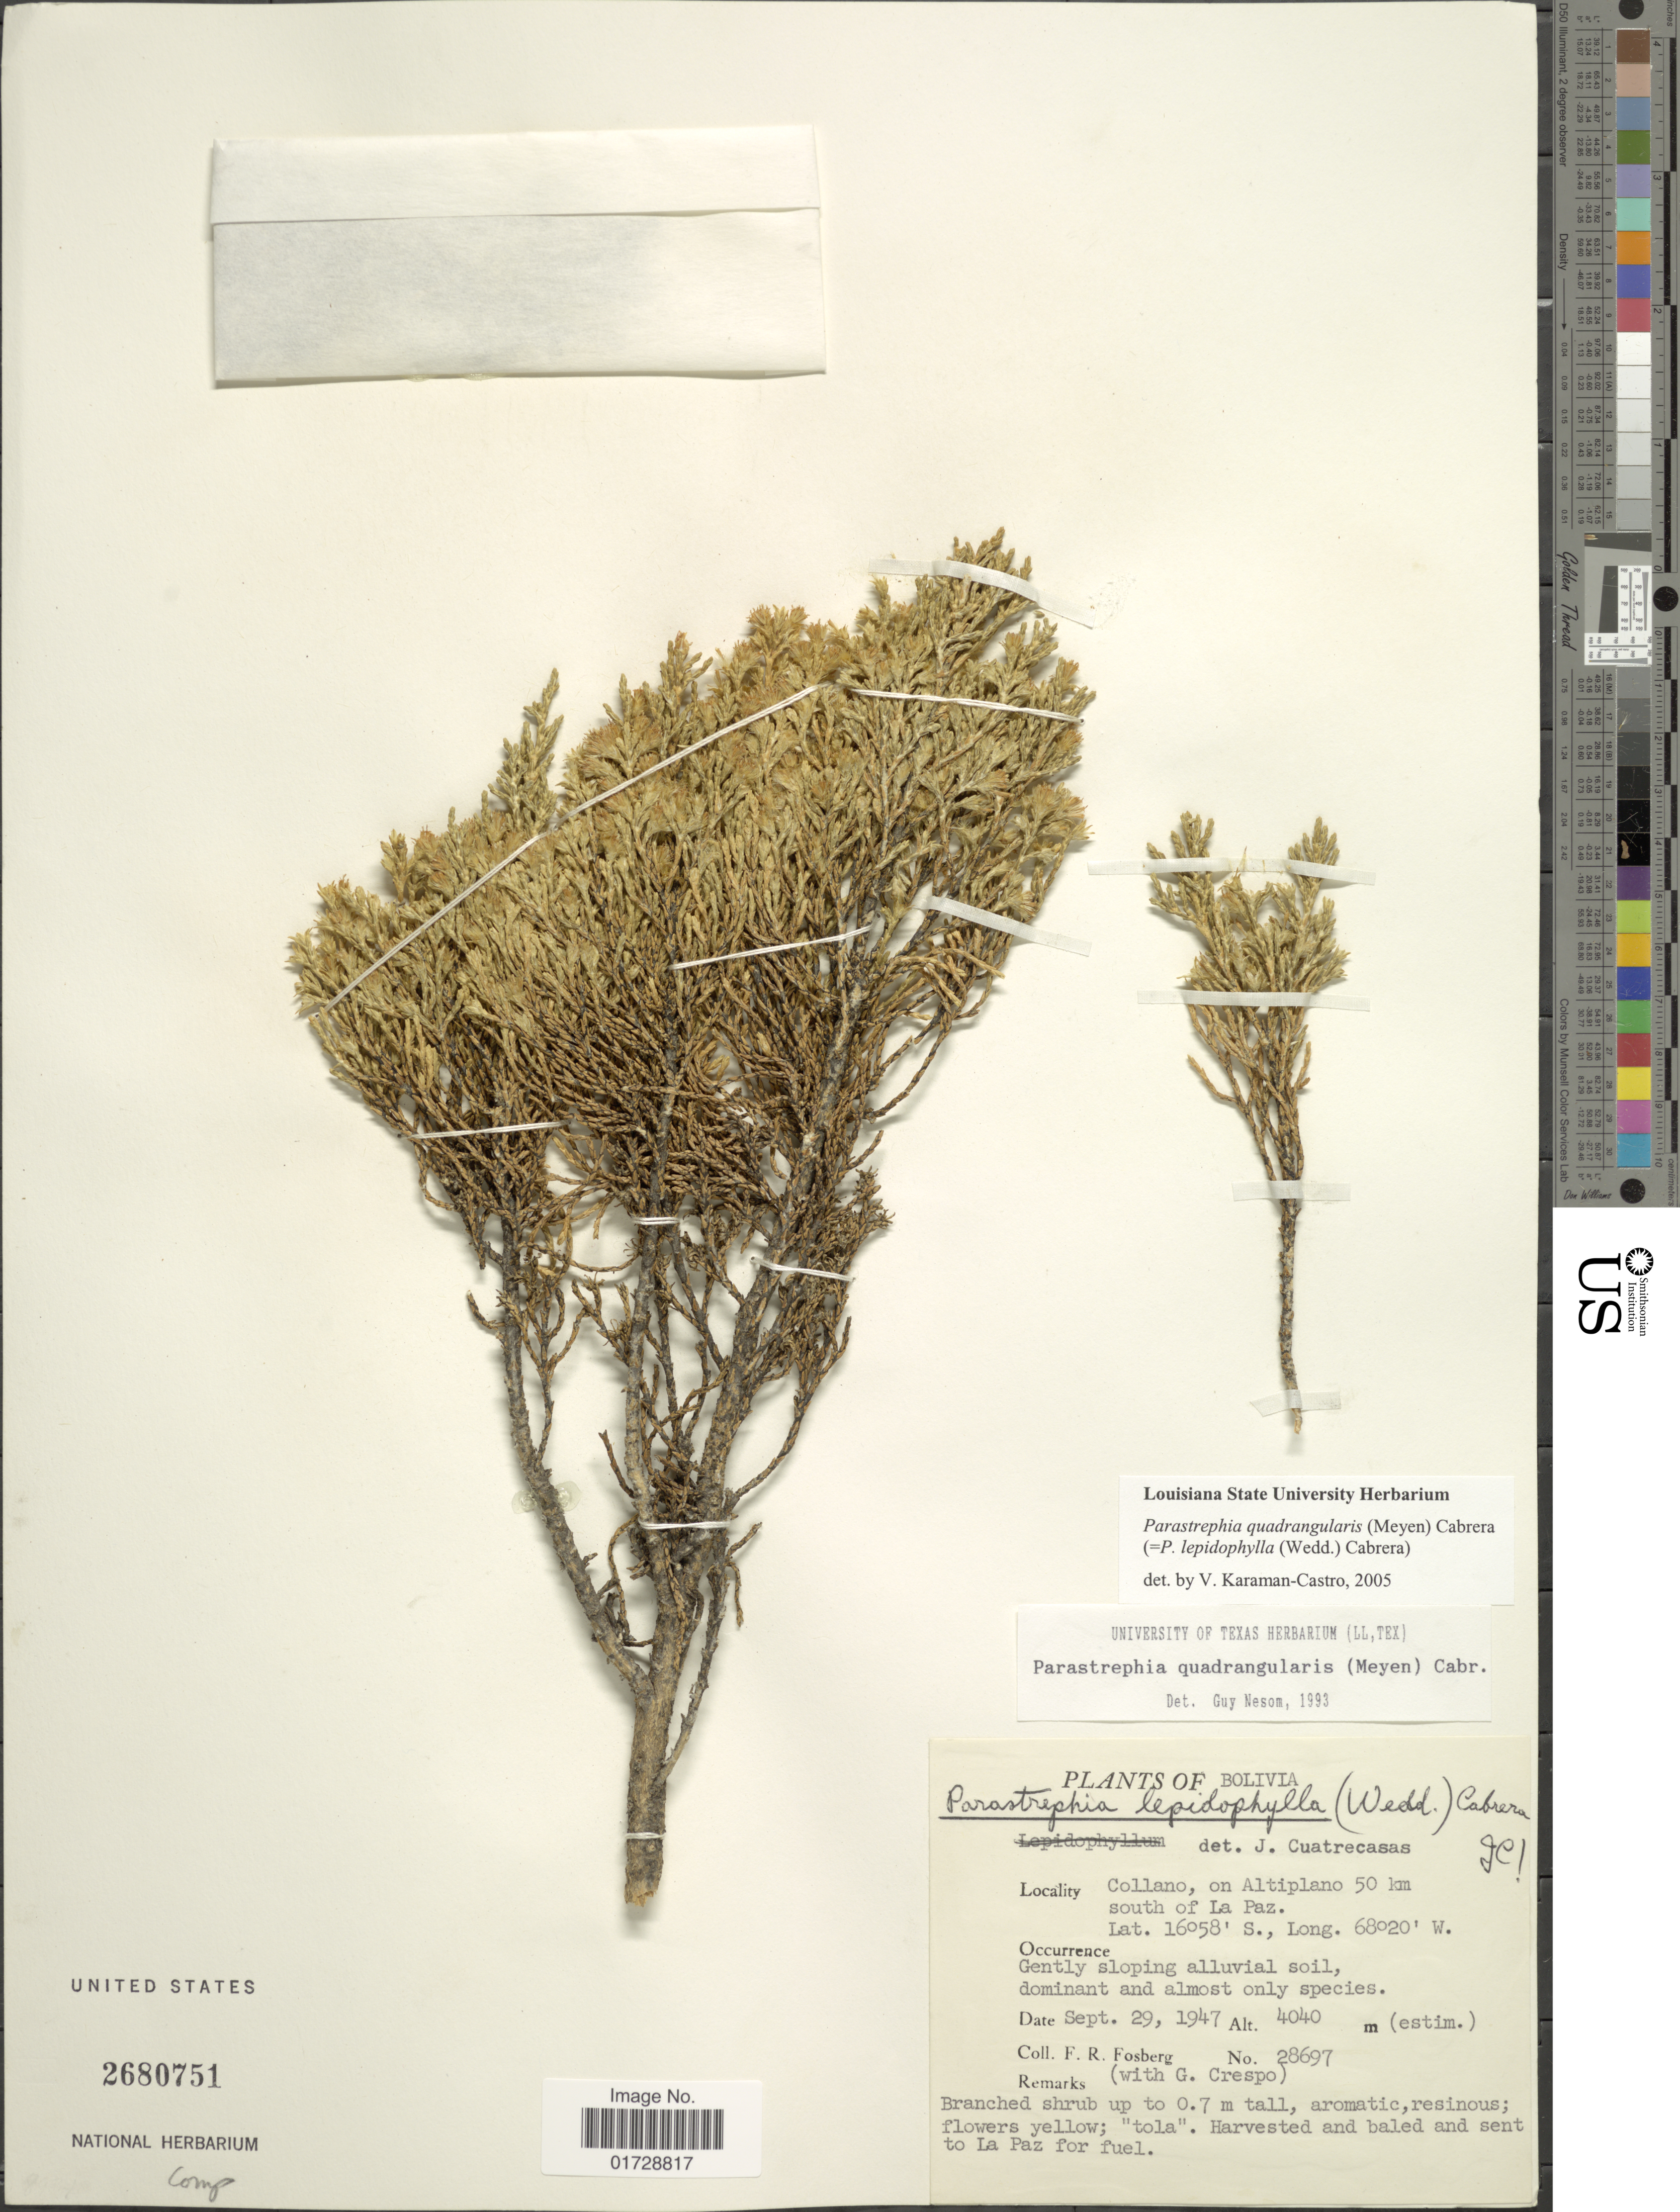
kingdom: Plantae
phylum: Tracheophyta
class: Magnoliopsida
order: Asterales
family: Asteraceae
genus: Parastrephia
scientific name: Parastrephia lepidophylla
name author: (Wedd.) Cabrera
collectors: F. R. Fosberg & G. Crespo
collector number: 28697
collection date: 1947-09-29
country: Bolivia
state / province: La Paz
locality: Collano, on Altiplano 50km south of La Paz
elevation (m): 4040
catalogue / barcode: US 2680751